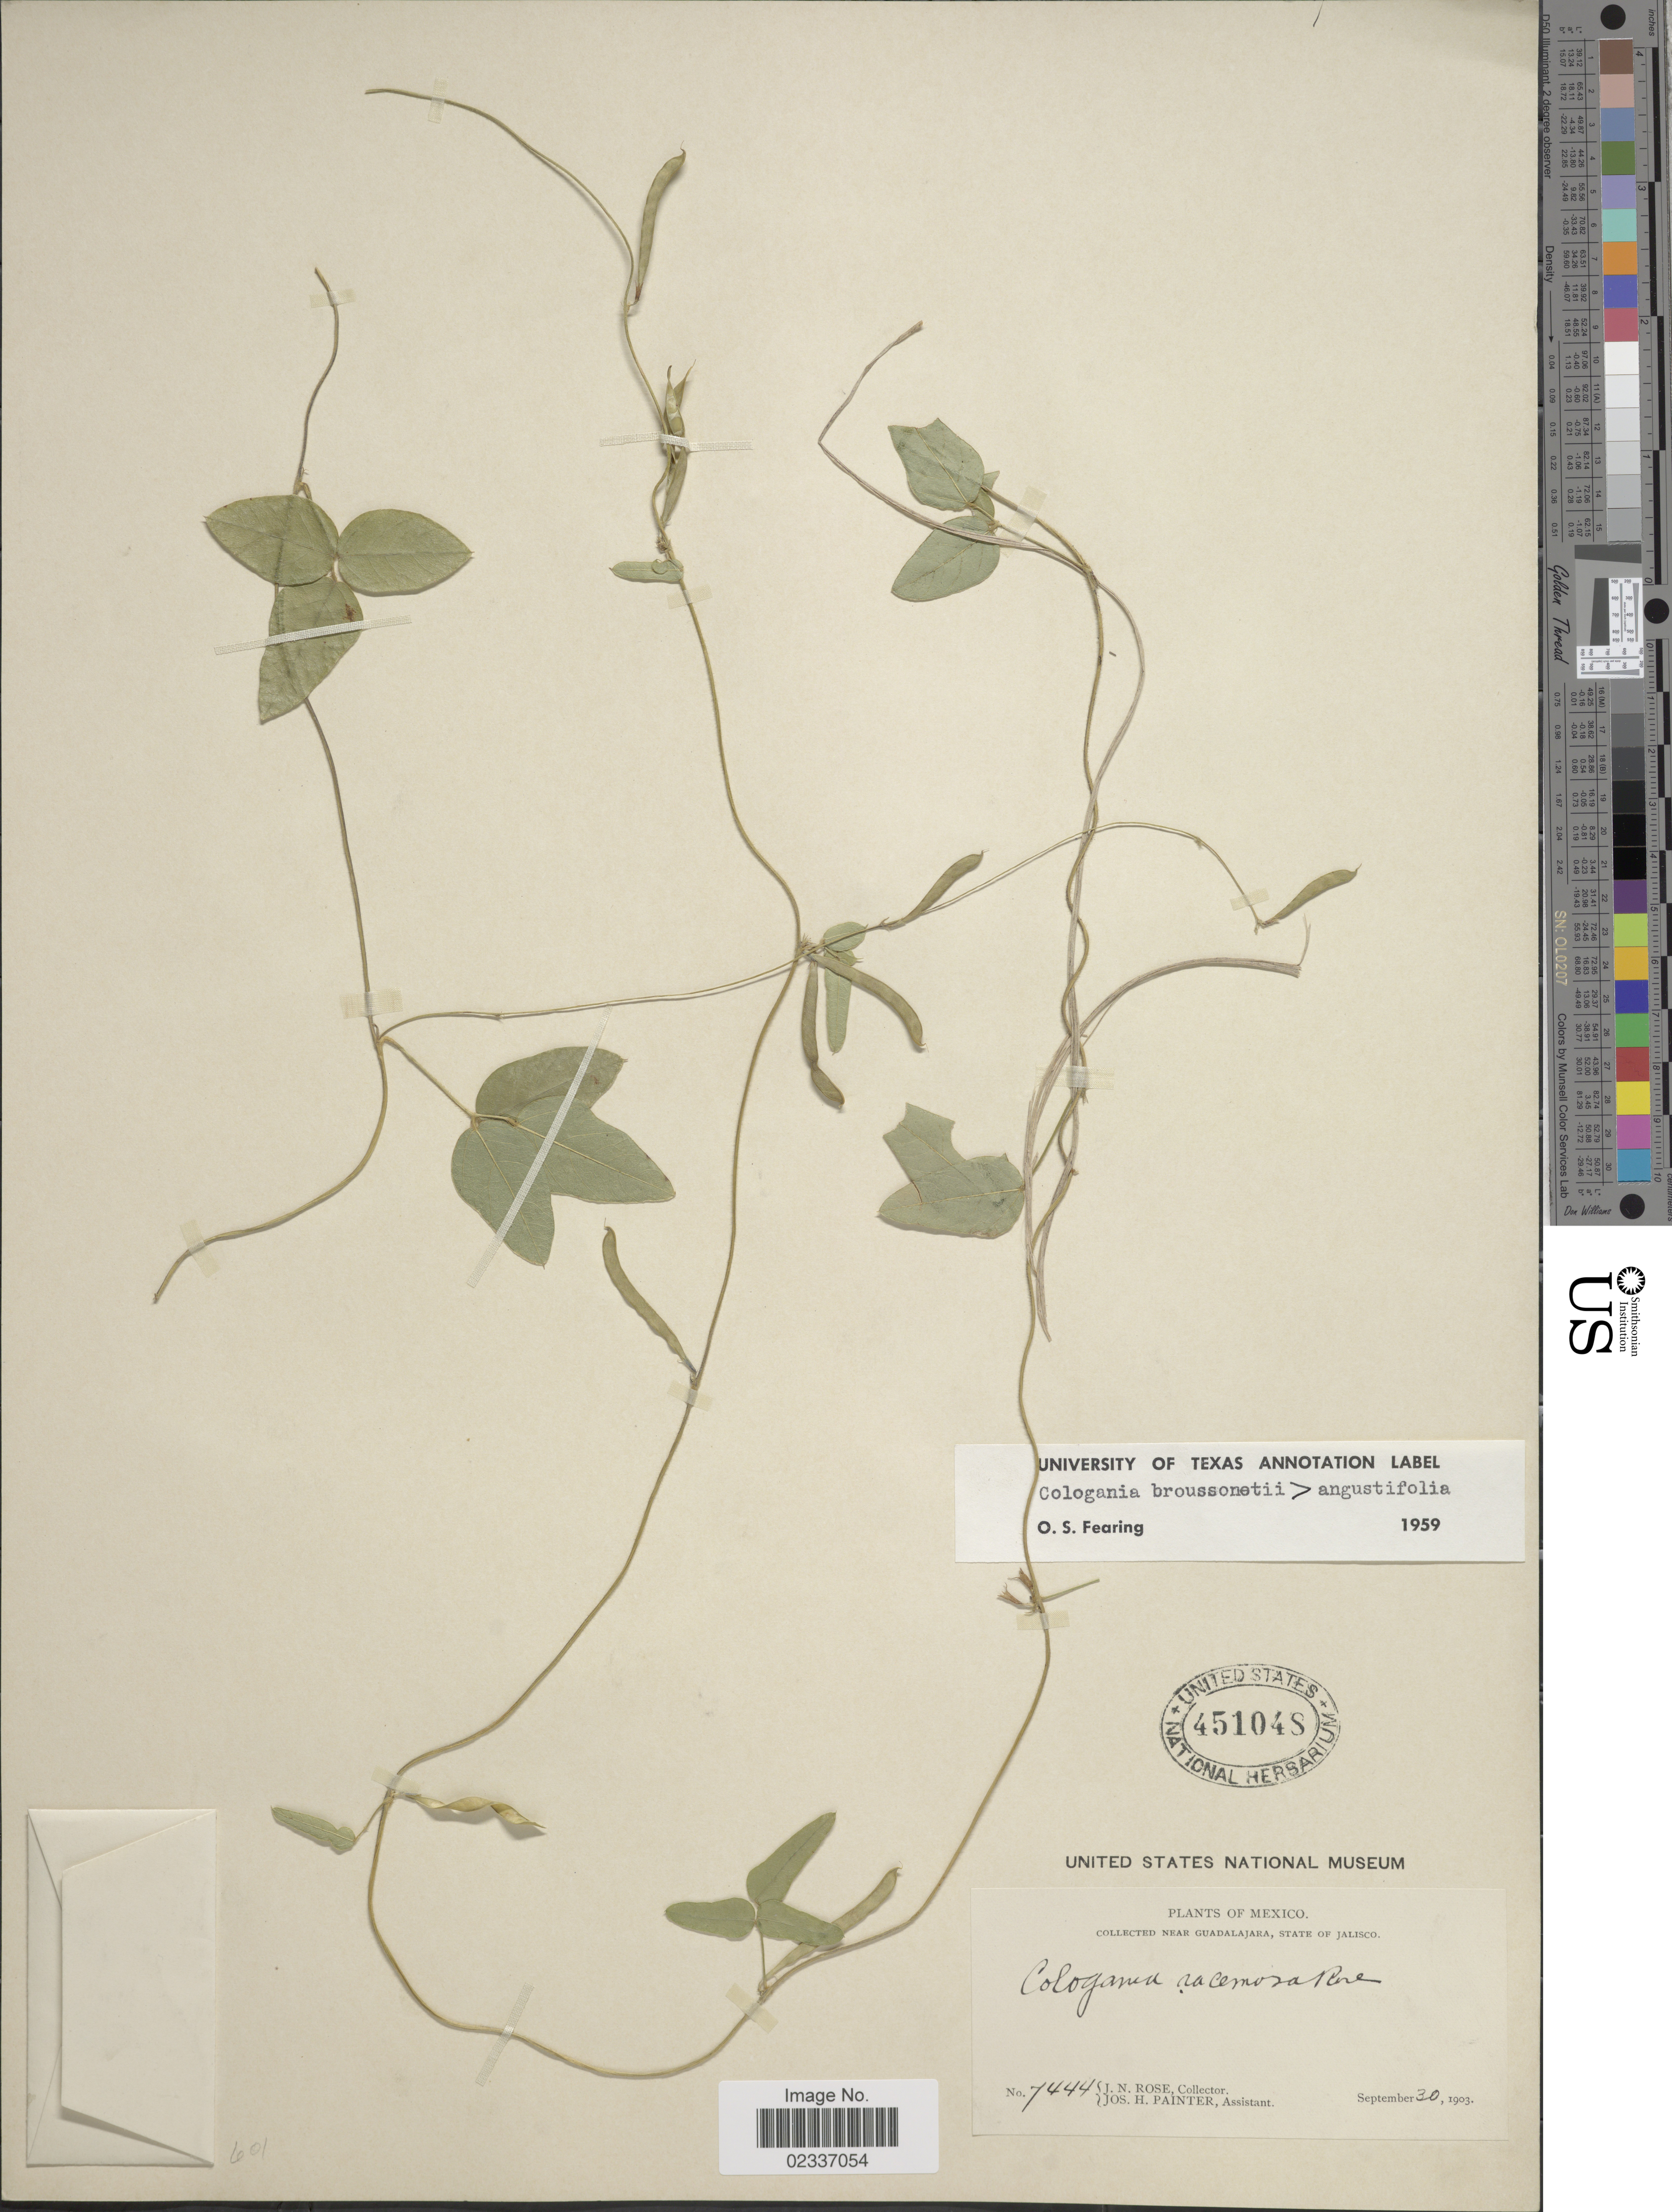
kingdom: Plantae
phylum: Tracheophyta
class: Magnoliopsida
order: Fabales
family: Fabaceae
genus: Cologania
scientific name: Cologania broussonetii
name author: (Balb.) DC.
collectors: J. N. Rose & J. H. Painter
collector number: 7444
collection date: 1903-09-30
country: Mexico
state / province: Jalisco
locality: Near Guadalajara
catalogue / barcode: US 451048